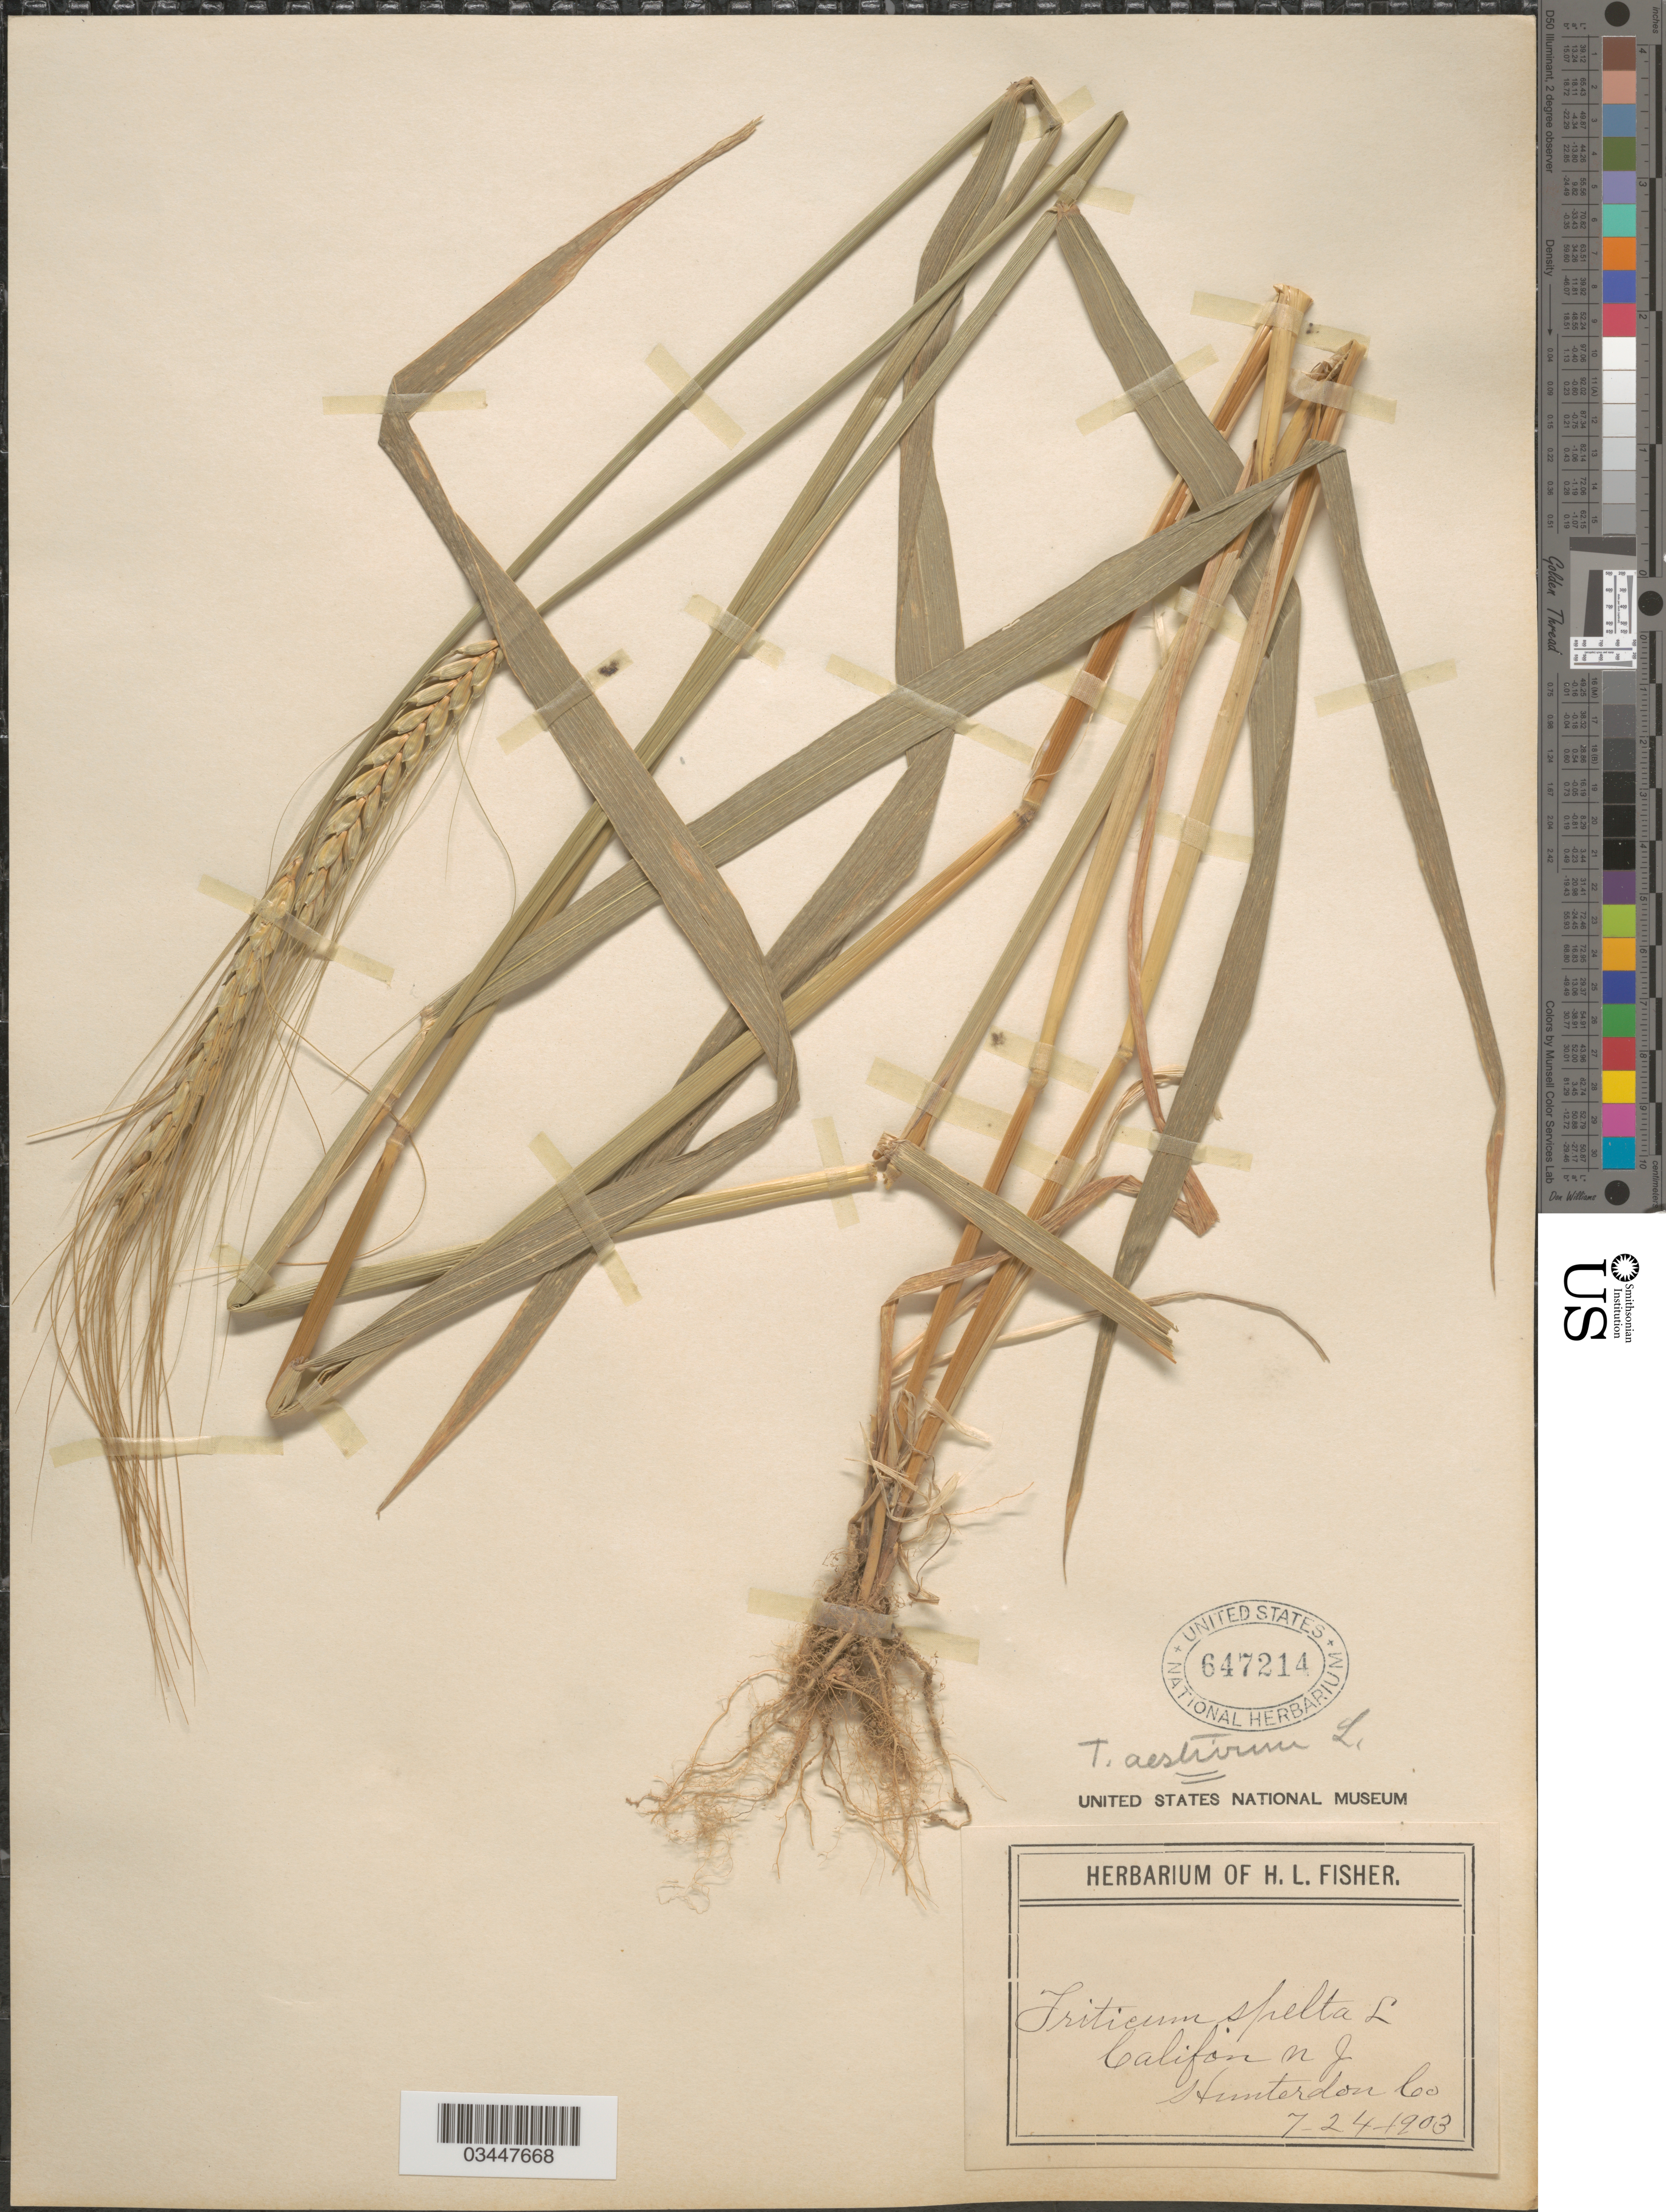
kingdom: Plantae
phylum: Tracheophyta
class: Liliopsida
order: Poales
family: Poaceae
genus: Triticum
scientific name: Triticum aestivum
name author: L.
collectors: H. L. Fisher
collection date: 1903-07-24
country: United States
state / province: New Jersey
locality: Califon. Hunterdon Co.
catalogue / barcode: US 647214